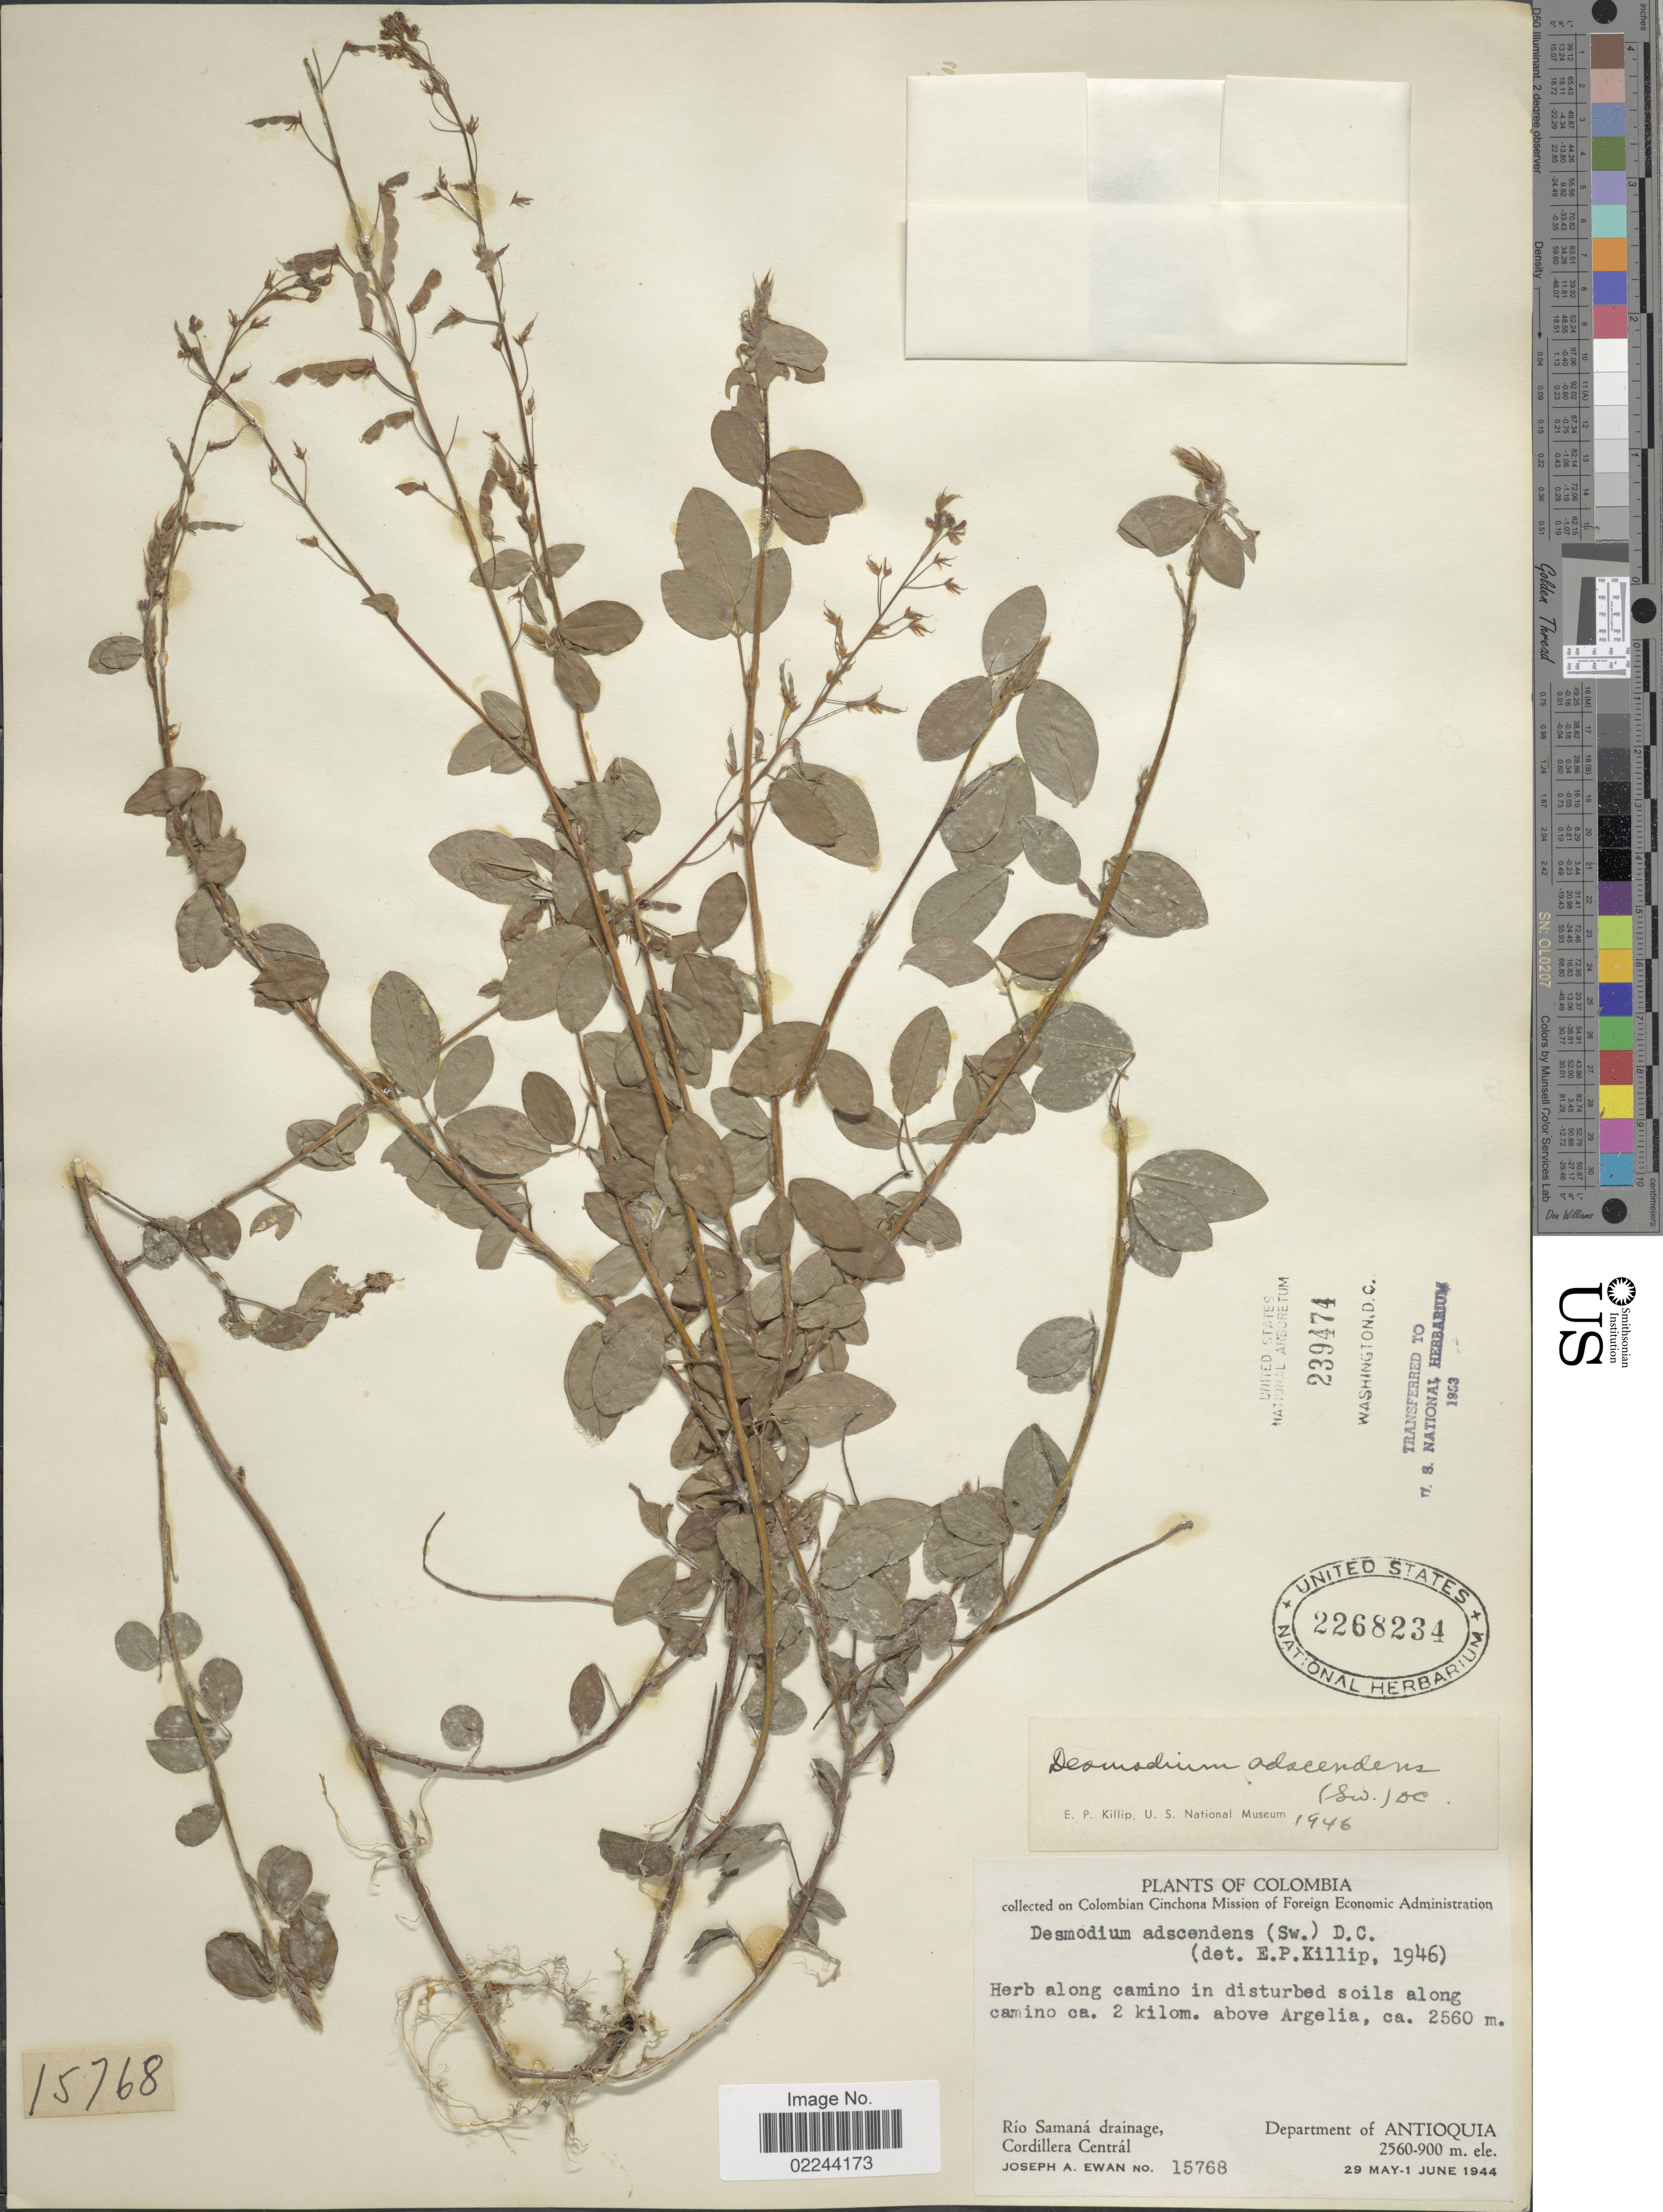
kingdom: Plantae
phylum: Tracheophyta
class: Magnoliopsida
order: Fabales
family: Fabaceae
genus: Grona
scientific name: Grona adscendens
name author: (Sw.) H. Ohashi & K. Ohashi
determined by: Strong, Mark T., (BOT), Smithsonian Institution - National Museum of Natural History (UNITED STATES)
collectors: J. A. Ewan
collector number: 15768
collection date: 1944-05-29/1944-06-01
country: Colombia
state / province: Antioquia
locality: Soils along camino ca. 2 kilom. above Argelia, Río Samaná drainage, Cordillera Centrál, Department of Antioquia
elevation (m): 900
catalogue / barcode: US 2268234